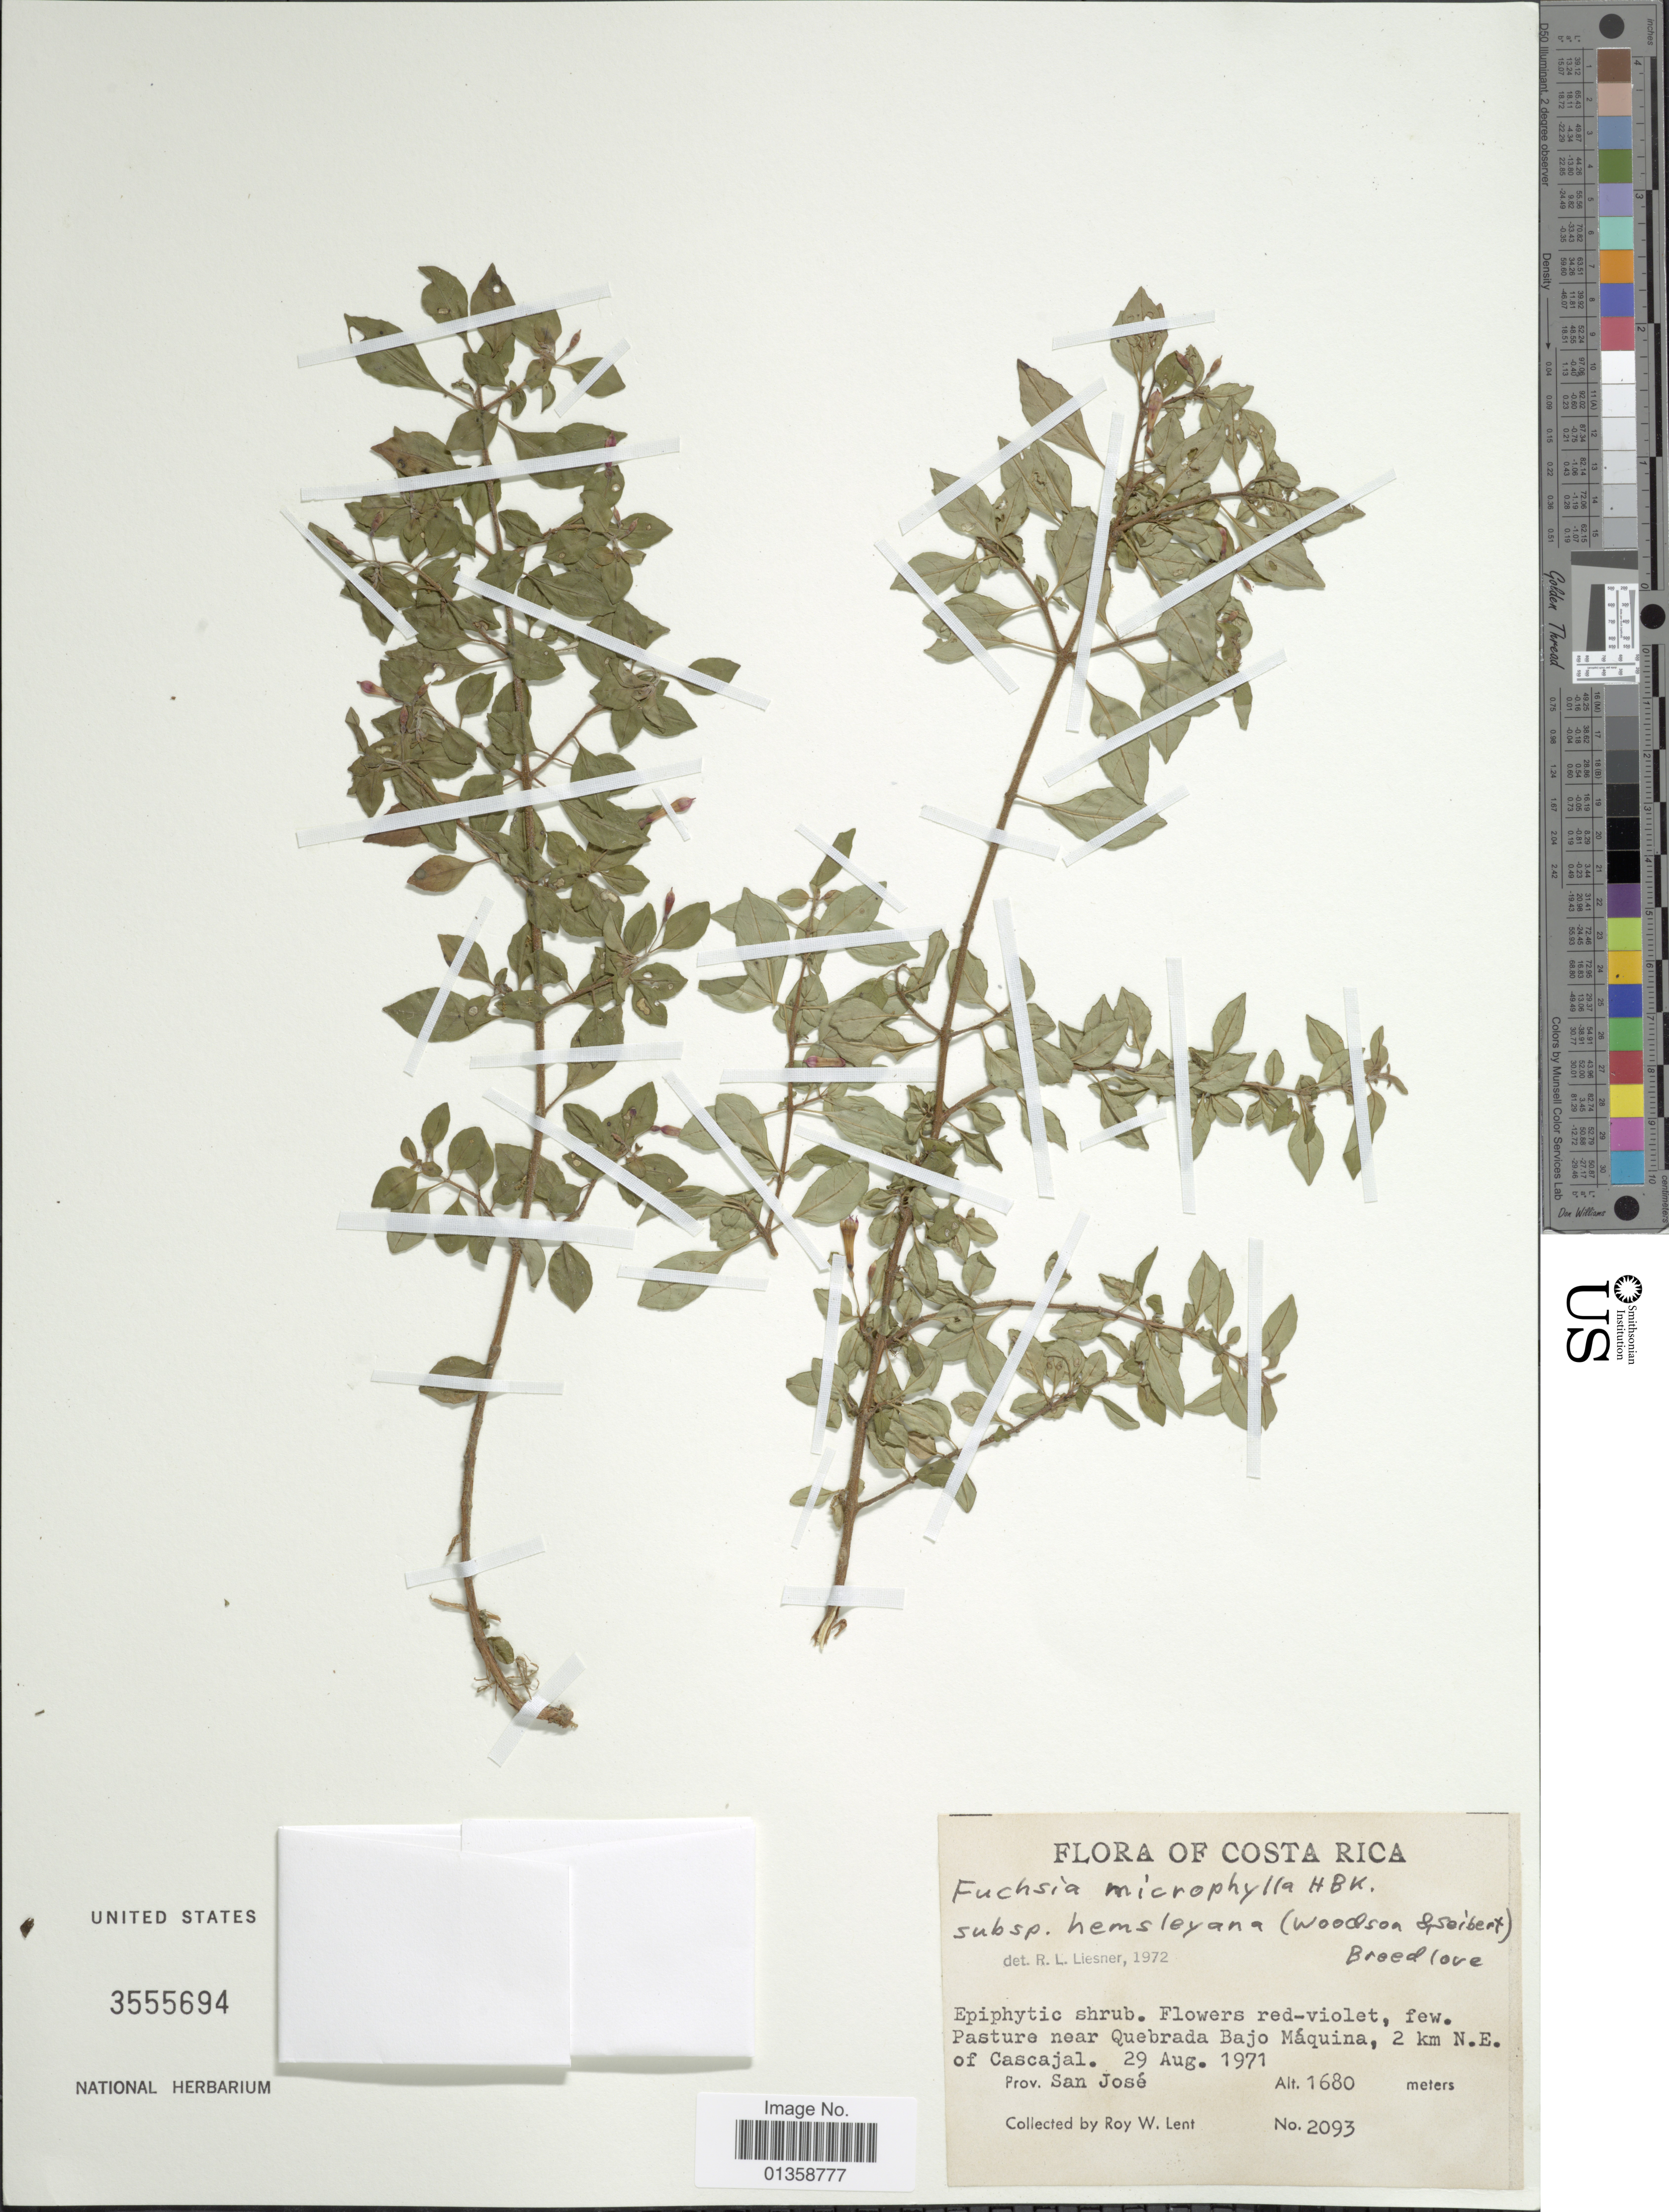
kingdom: Plantae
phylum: Tracheophyta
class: Magnoliopsida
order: Myrtales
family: Onagraceae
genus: Fuchsia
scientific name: Fuchsia microphylla subsp. hemsleyana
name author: (Woodson & Seibert) Breedlove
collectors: R. W. Lent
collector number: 2093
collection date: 1971-08-29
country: Costa Rica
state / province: San José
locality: Pasture near Quebrada Bajo Máquina, 2 km N.E. of Cascajal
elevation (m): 1680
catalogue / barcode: US 3555694